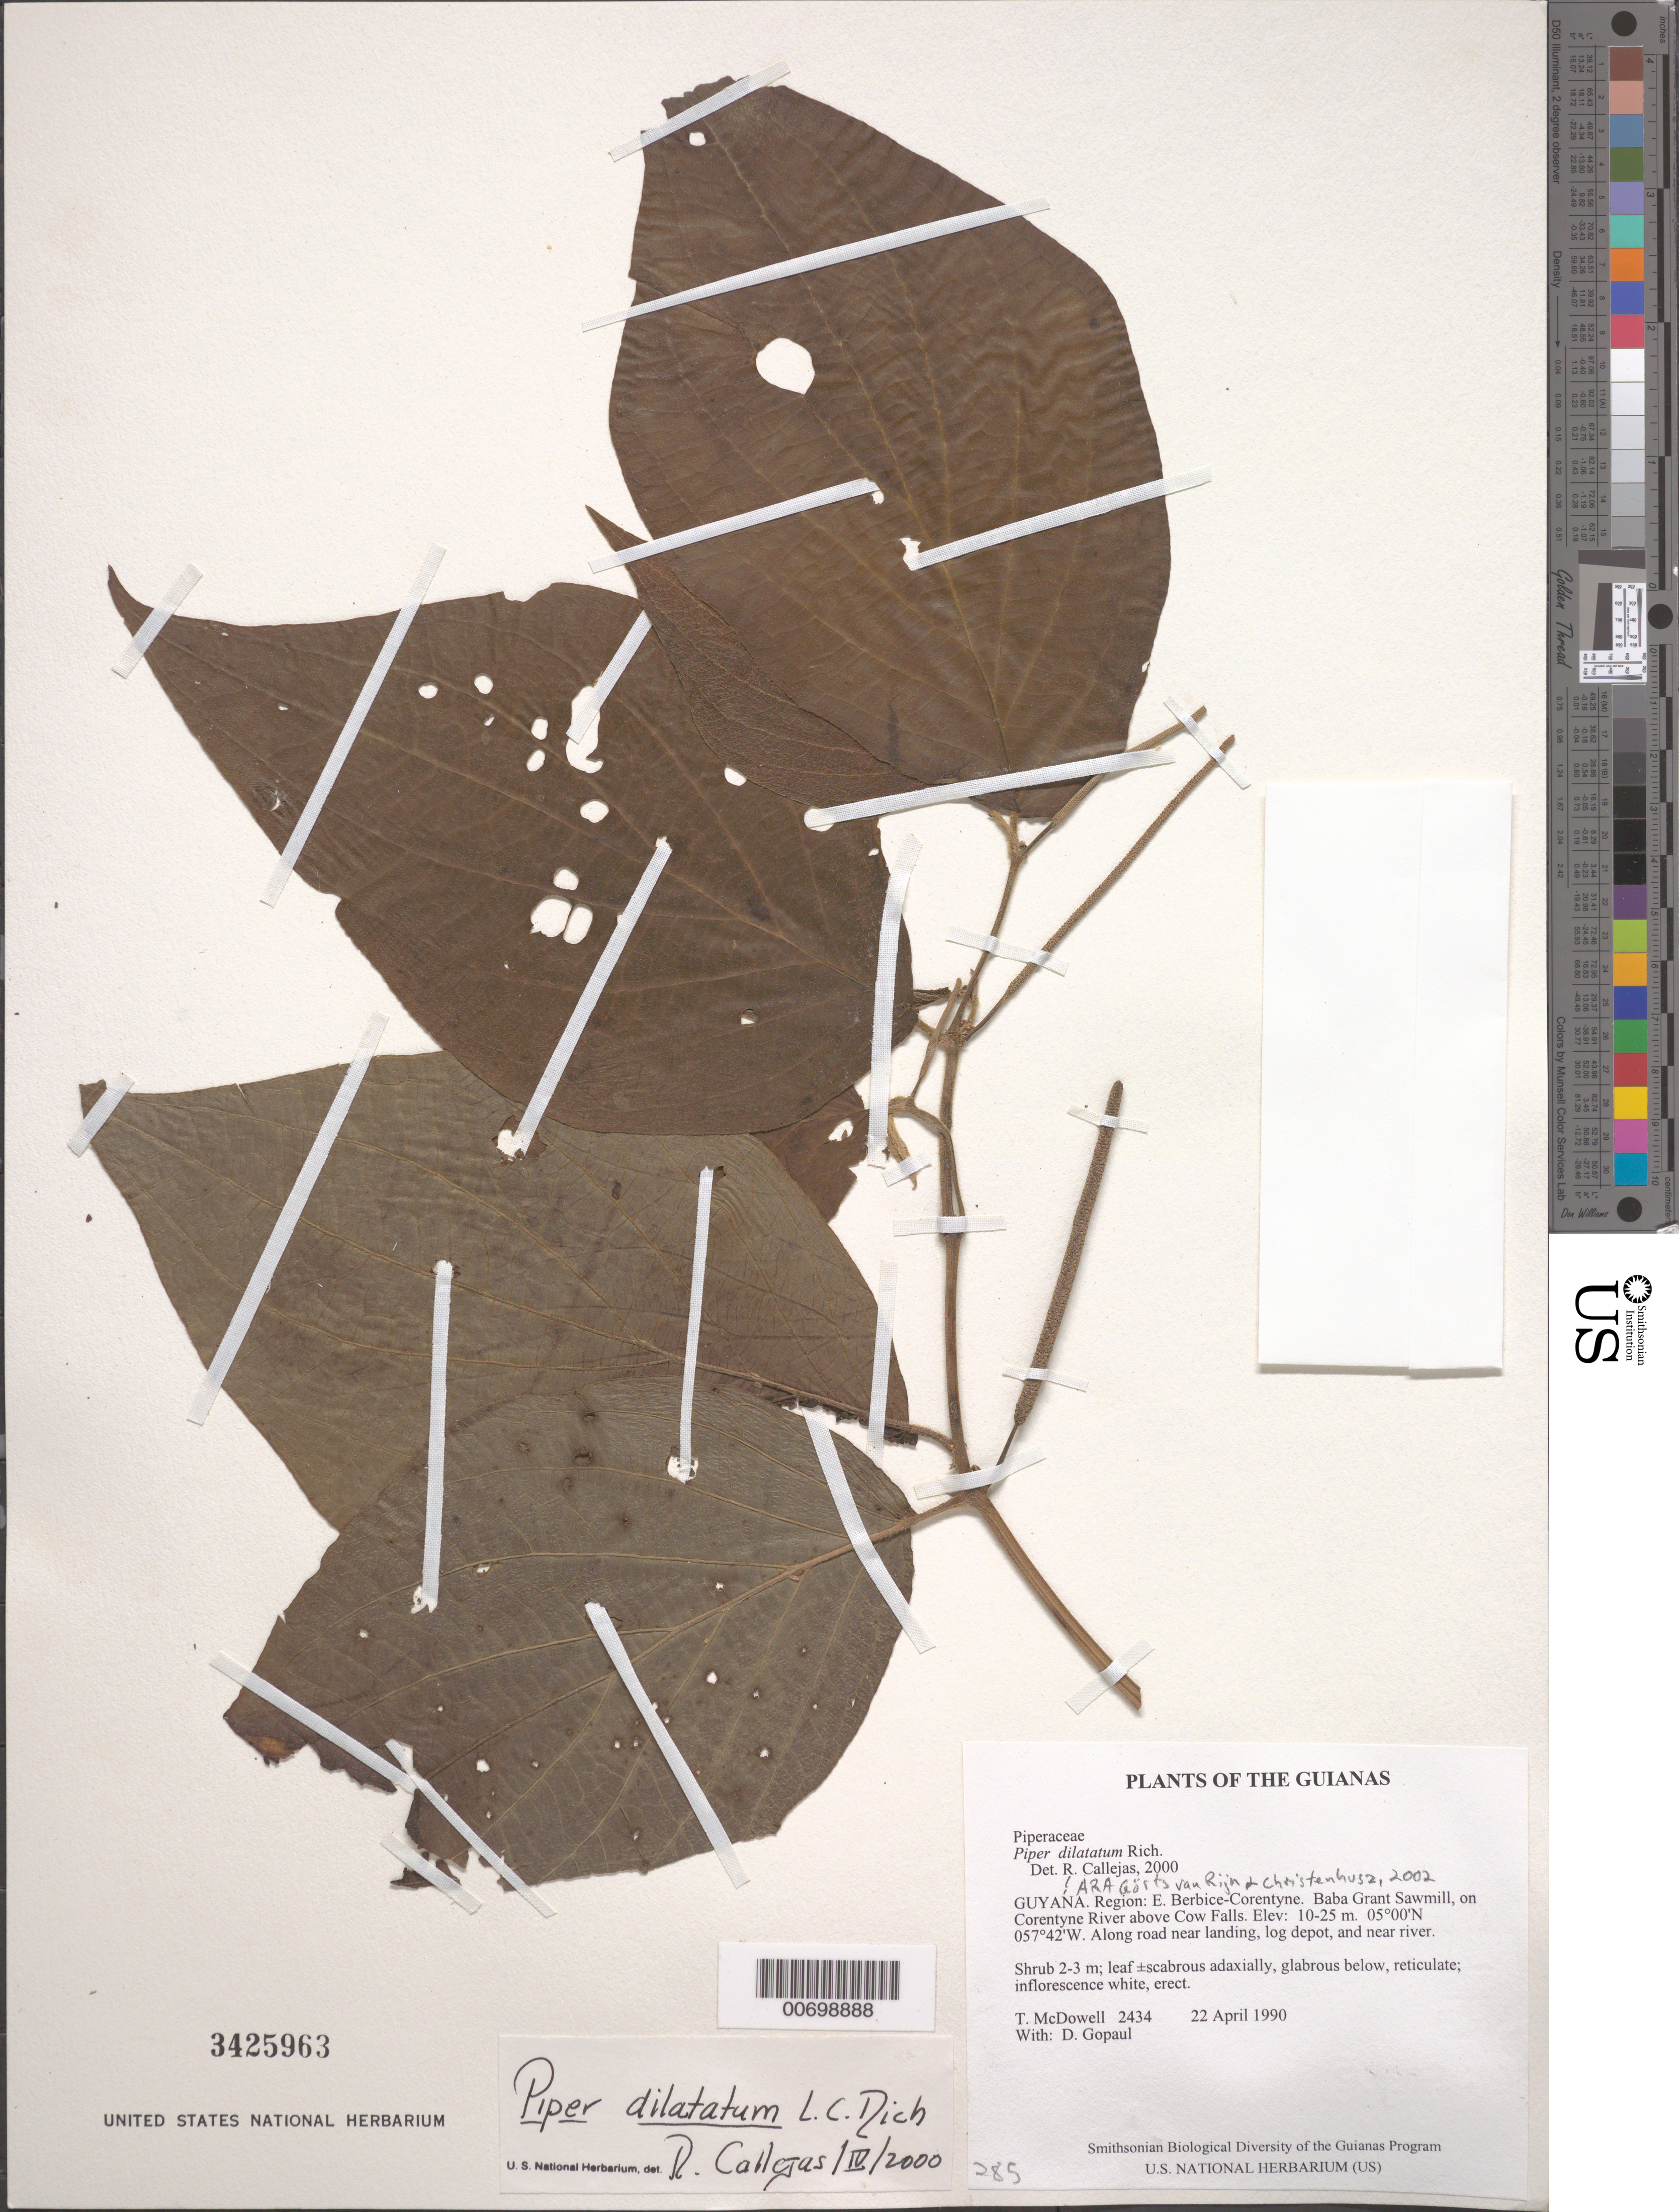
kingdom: Plantae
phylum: Tracheophyta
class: Magnoliopsida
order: Piperales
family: Piperaceae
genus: Piper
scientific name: Piper dilatatum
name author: Rich.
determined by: Görts-van Rijn, A. R.; Christenhusz, M. J.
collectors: T. McDowell & D. Gopaul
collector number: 2434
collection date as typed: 22 April 1990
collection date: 1990-04-22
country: Guyana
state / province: E. Berbice-Corentyne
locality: Baba Grant Sawmill, on Corentyne River above Cow Falls. Near logging camp and landing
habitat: Disturbed areas and near banks of river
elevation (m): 10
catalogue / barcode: US 3425963